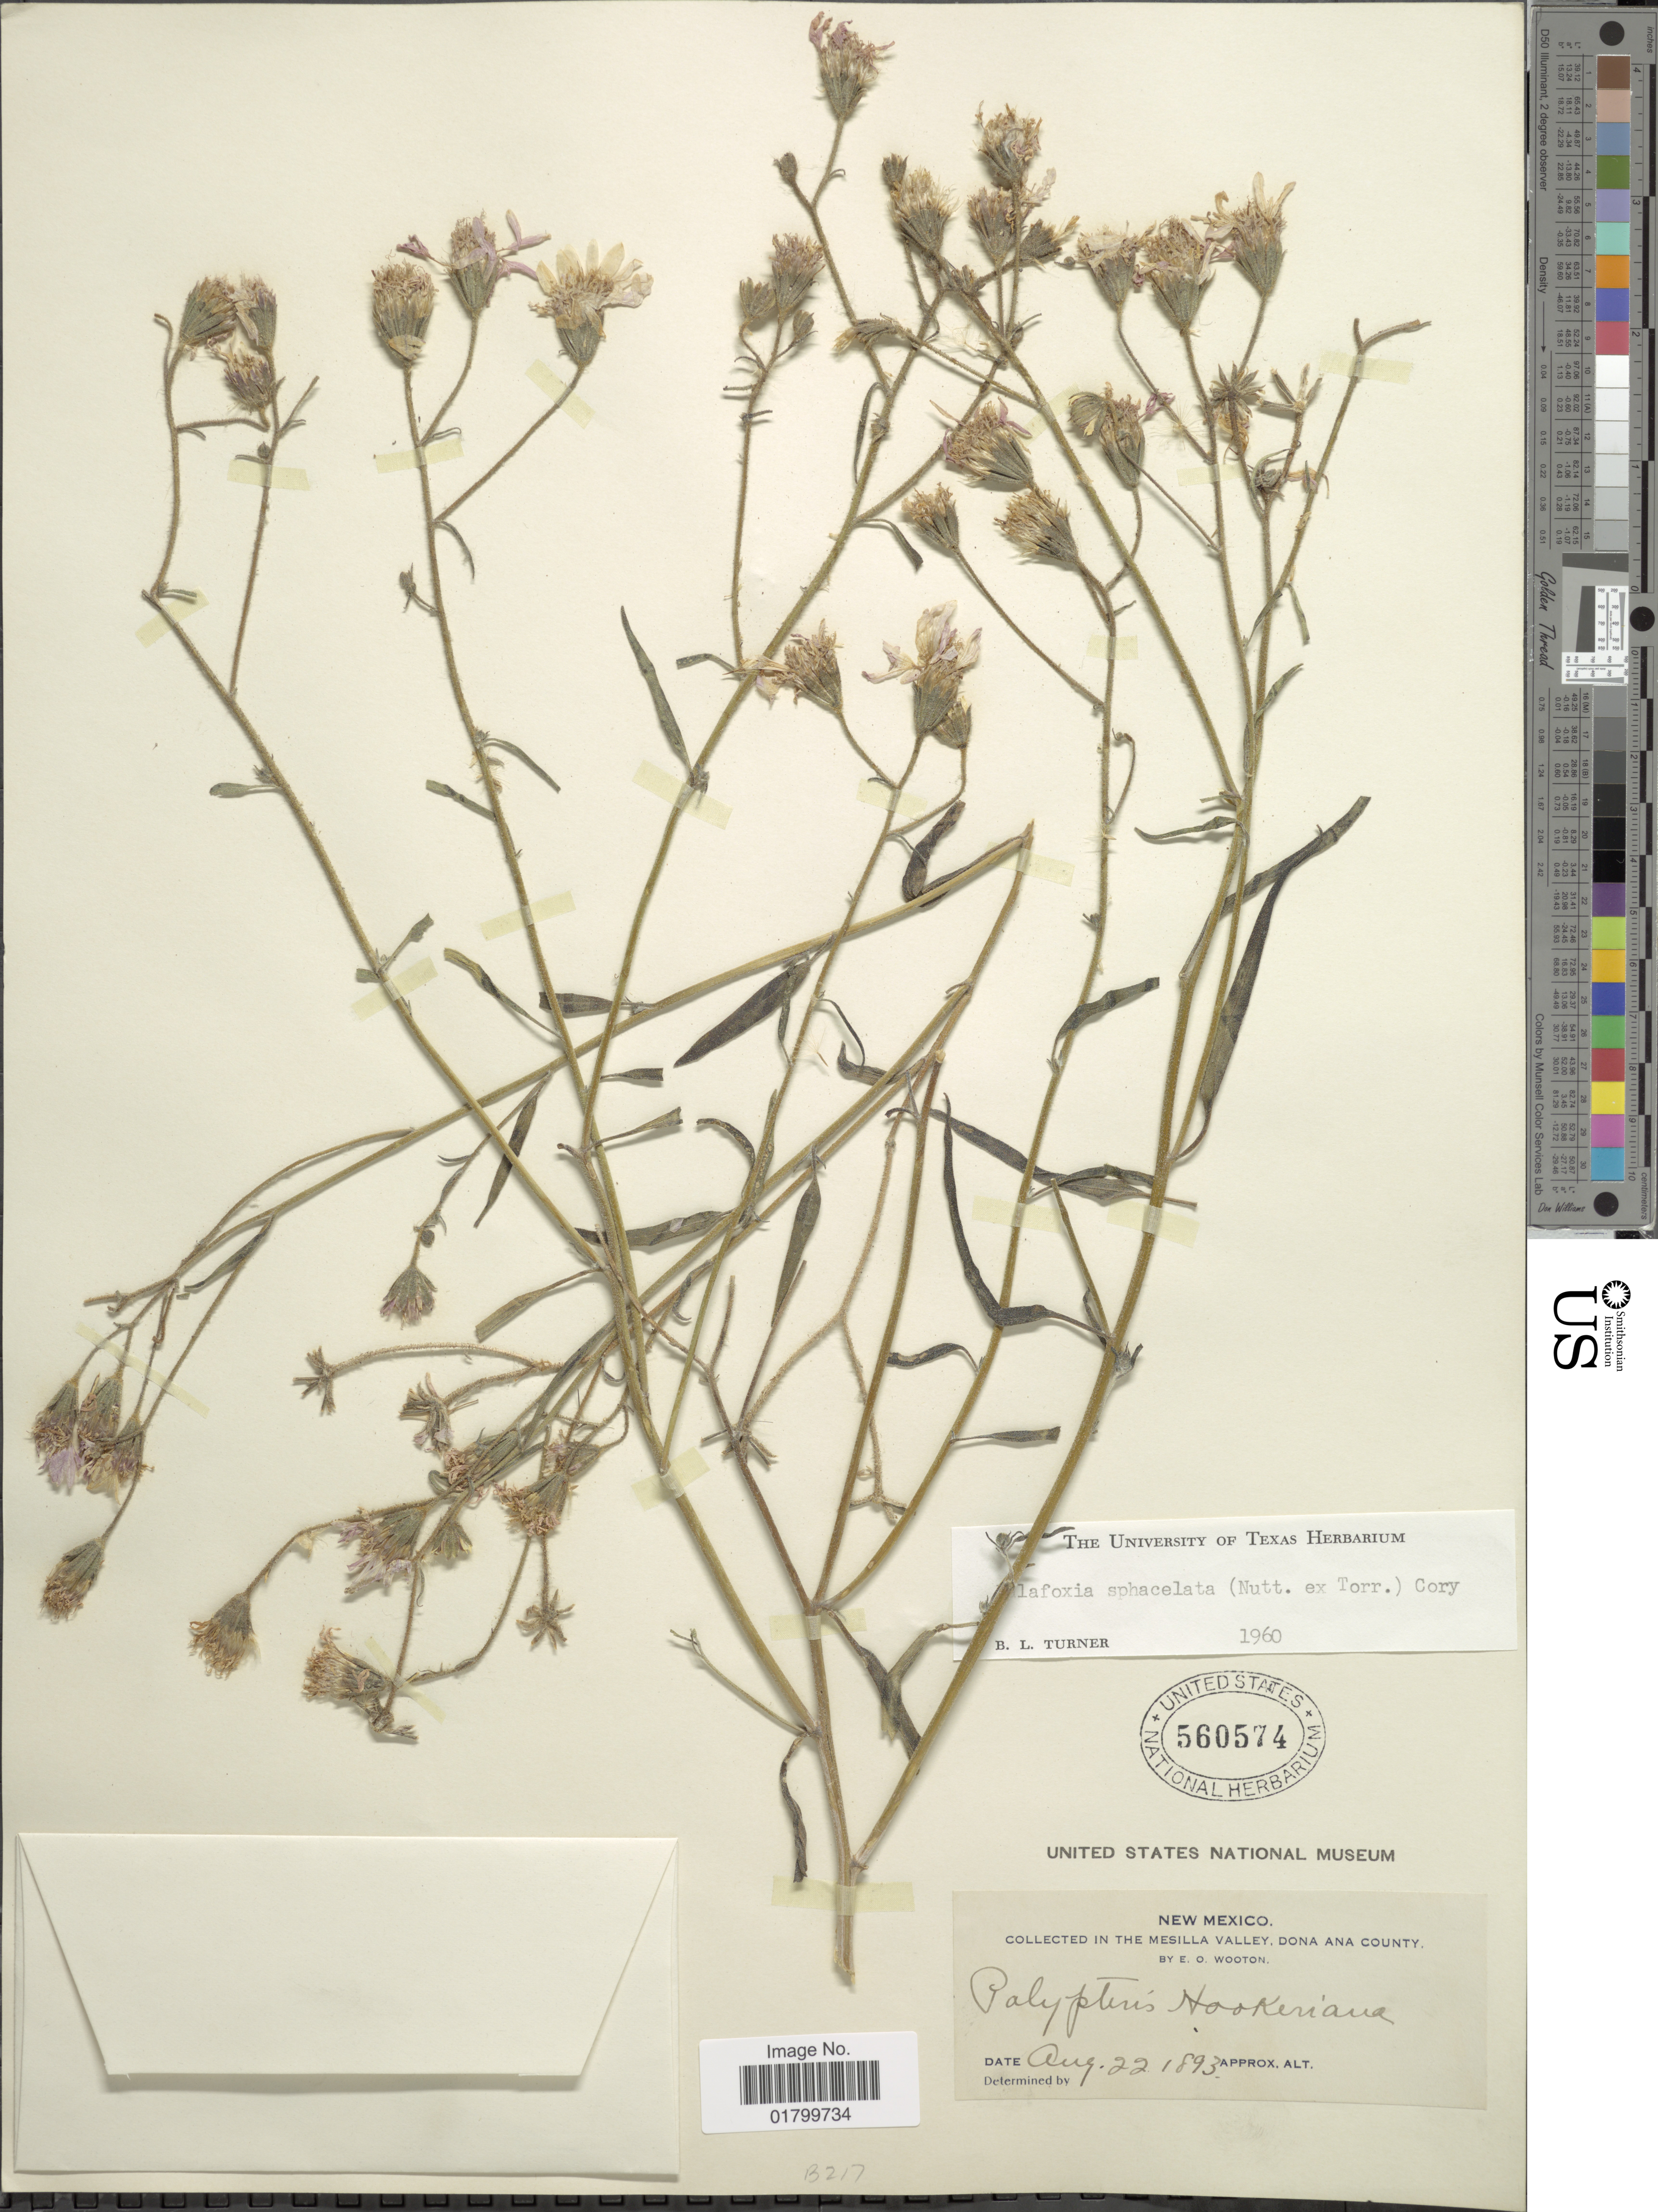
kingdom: Plantae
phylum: Tracheophyta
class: Magnoliopsida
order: Asterales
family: Asteraceae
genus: Palafoxia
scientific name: Palafoxia sphacelata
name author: (Nutt. ex Torr.) Cory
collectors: E. O. Wooton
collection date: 1893-08-22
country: United States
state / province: New Mexico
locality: In The Mesa Valley, Dona Ana County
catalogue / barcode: US 560574